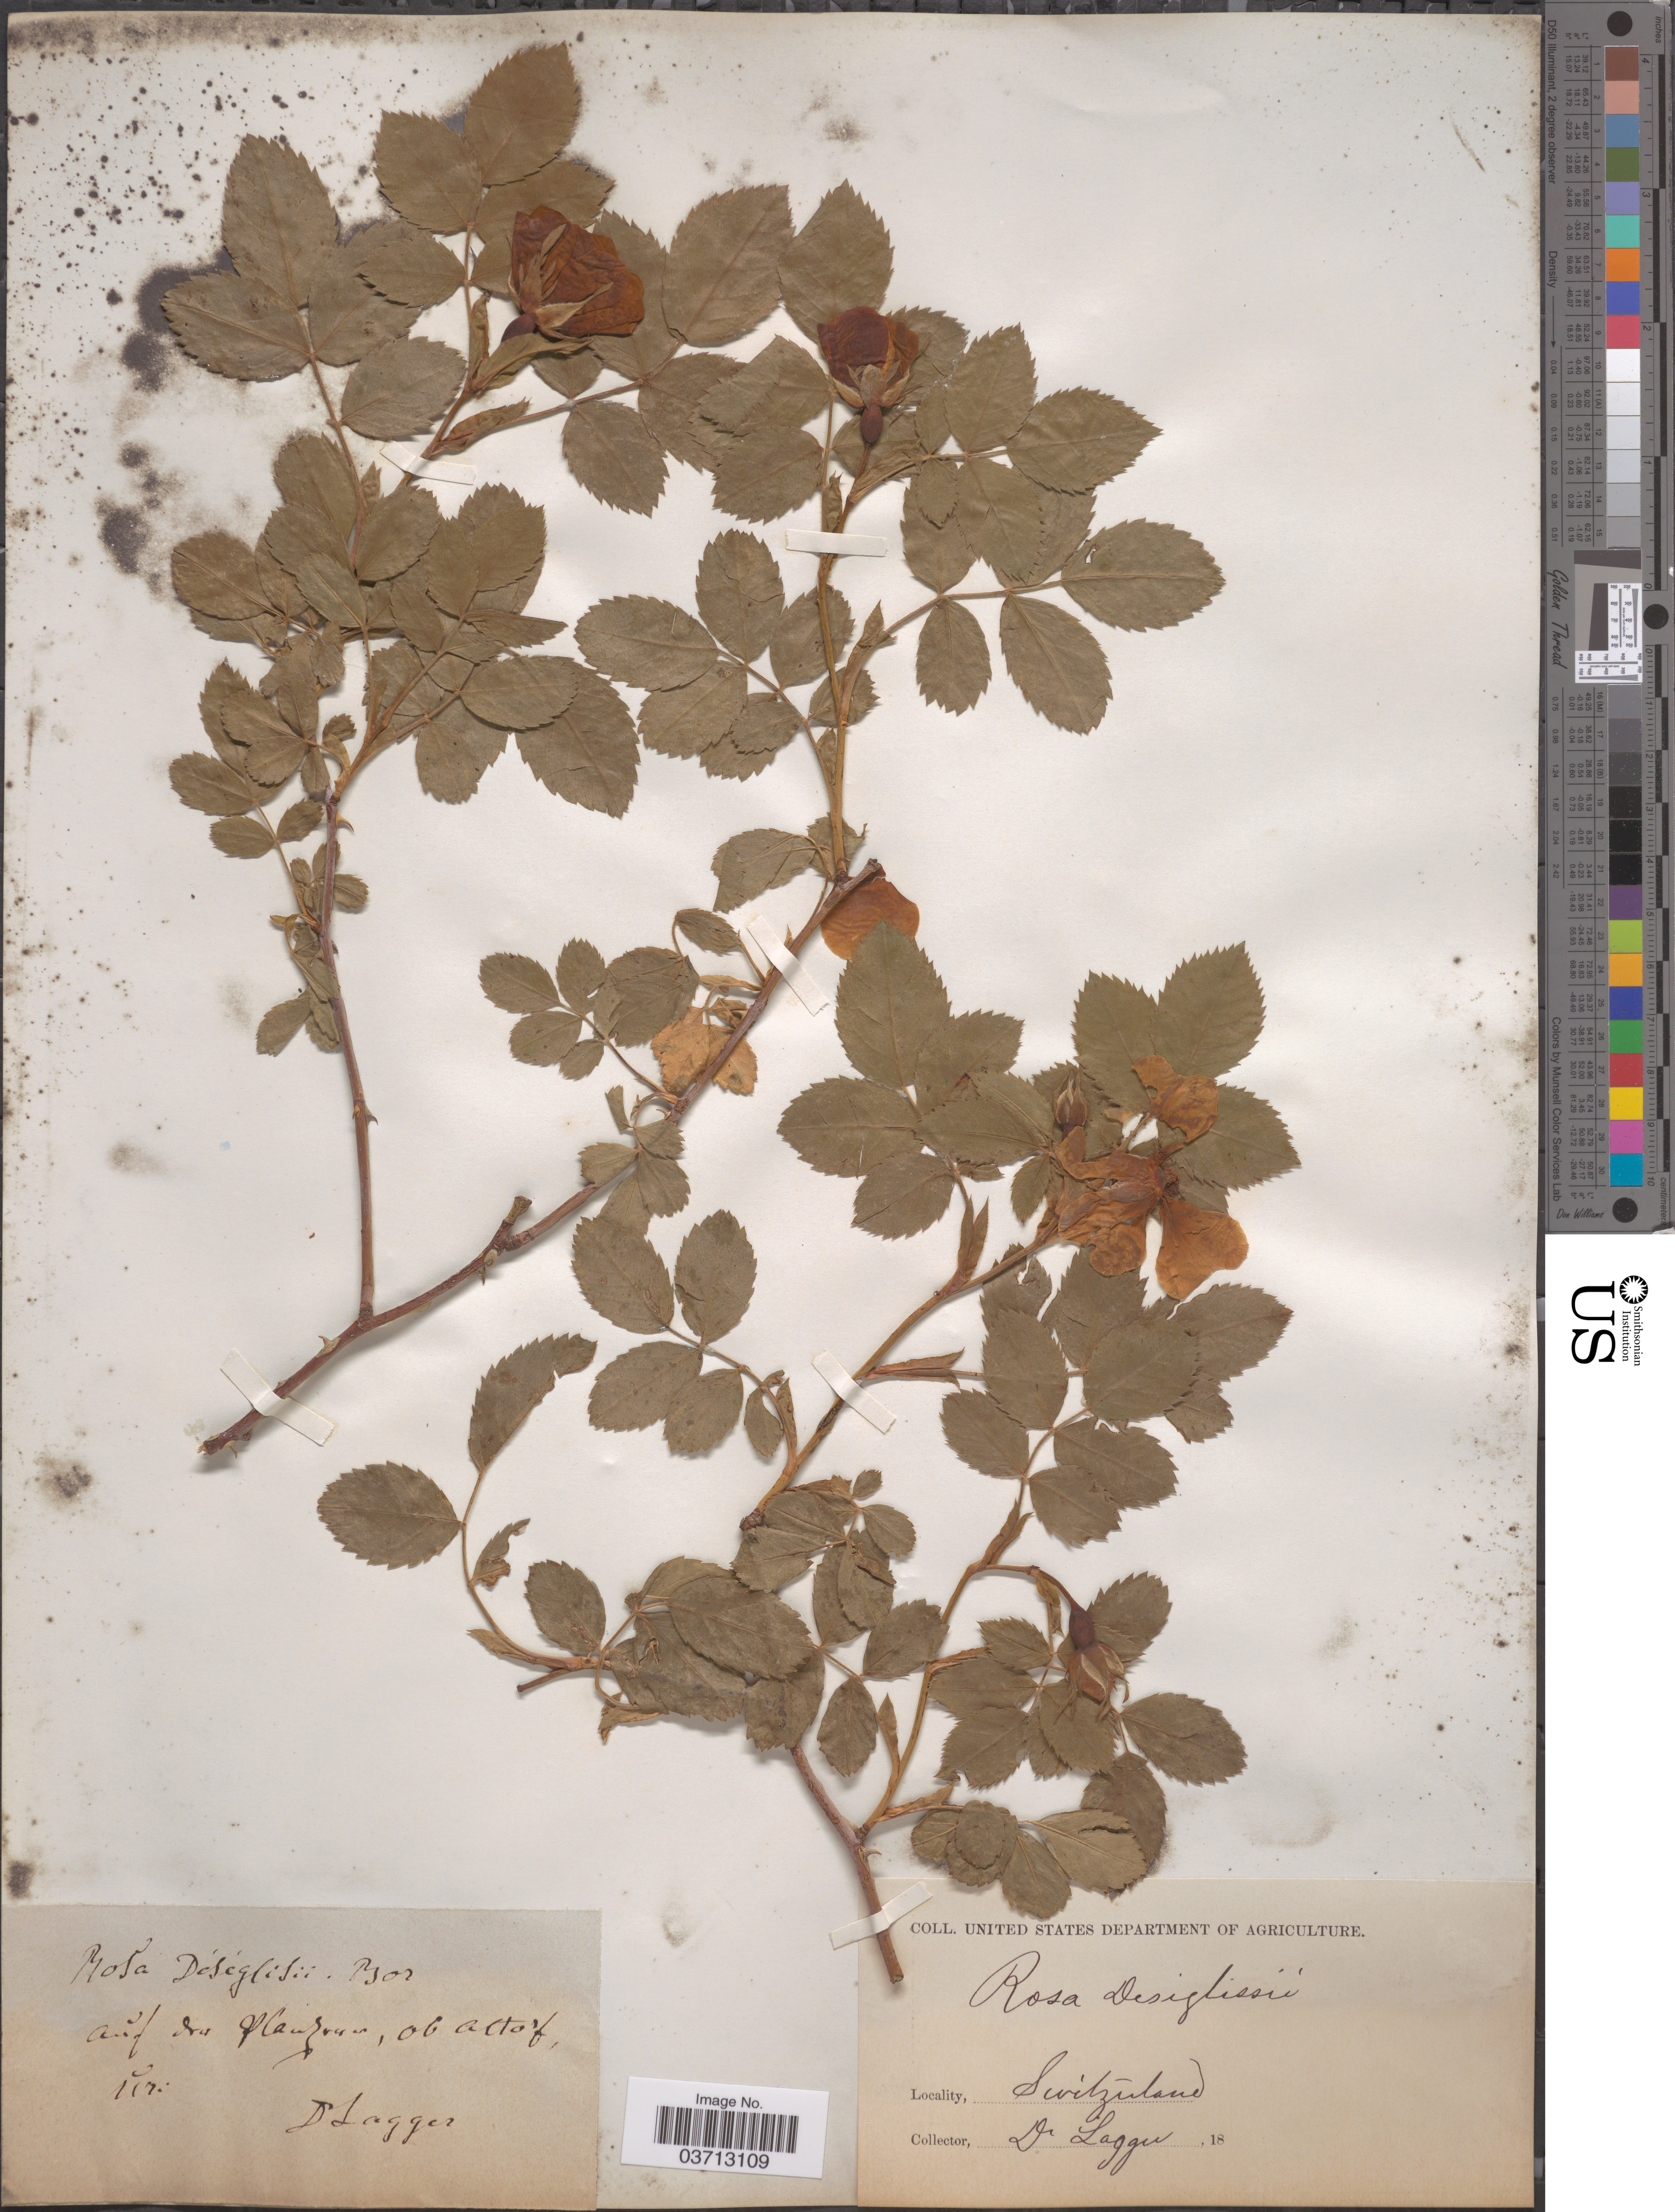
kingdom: Plantae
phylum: Tracheophyta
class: Magnoliopsida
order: Rosales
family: Rosaceae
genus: Rosa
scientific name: Rosa deseglisei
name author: Boreau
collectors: F. J. Lagger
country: Switzerland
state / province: Uri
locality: Altdorf